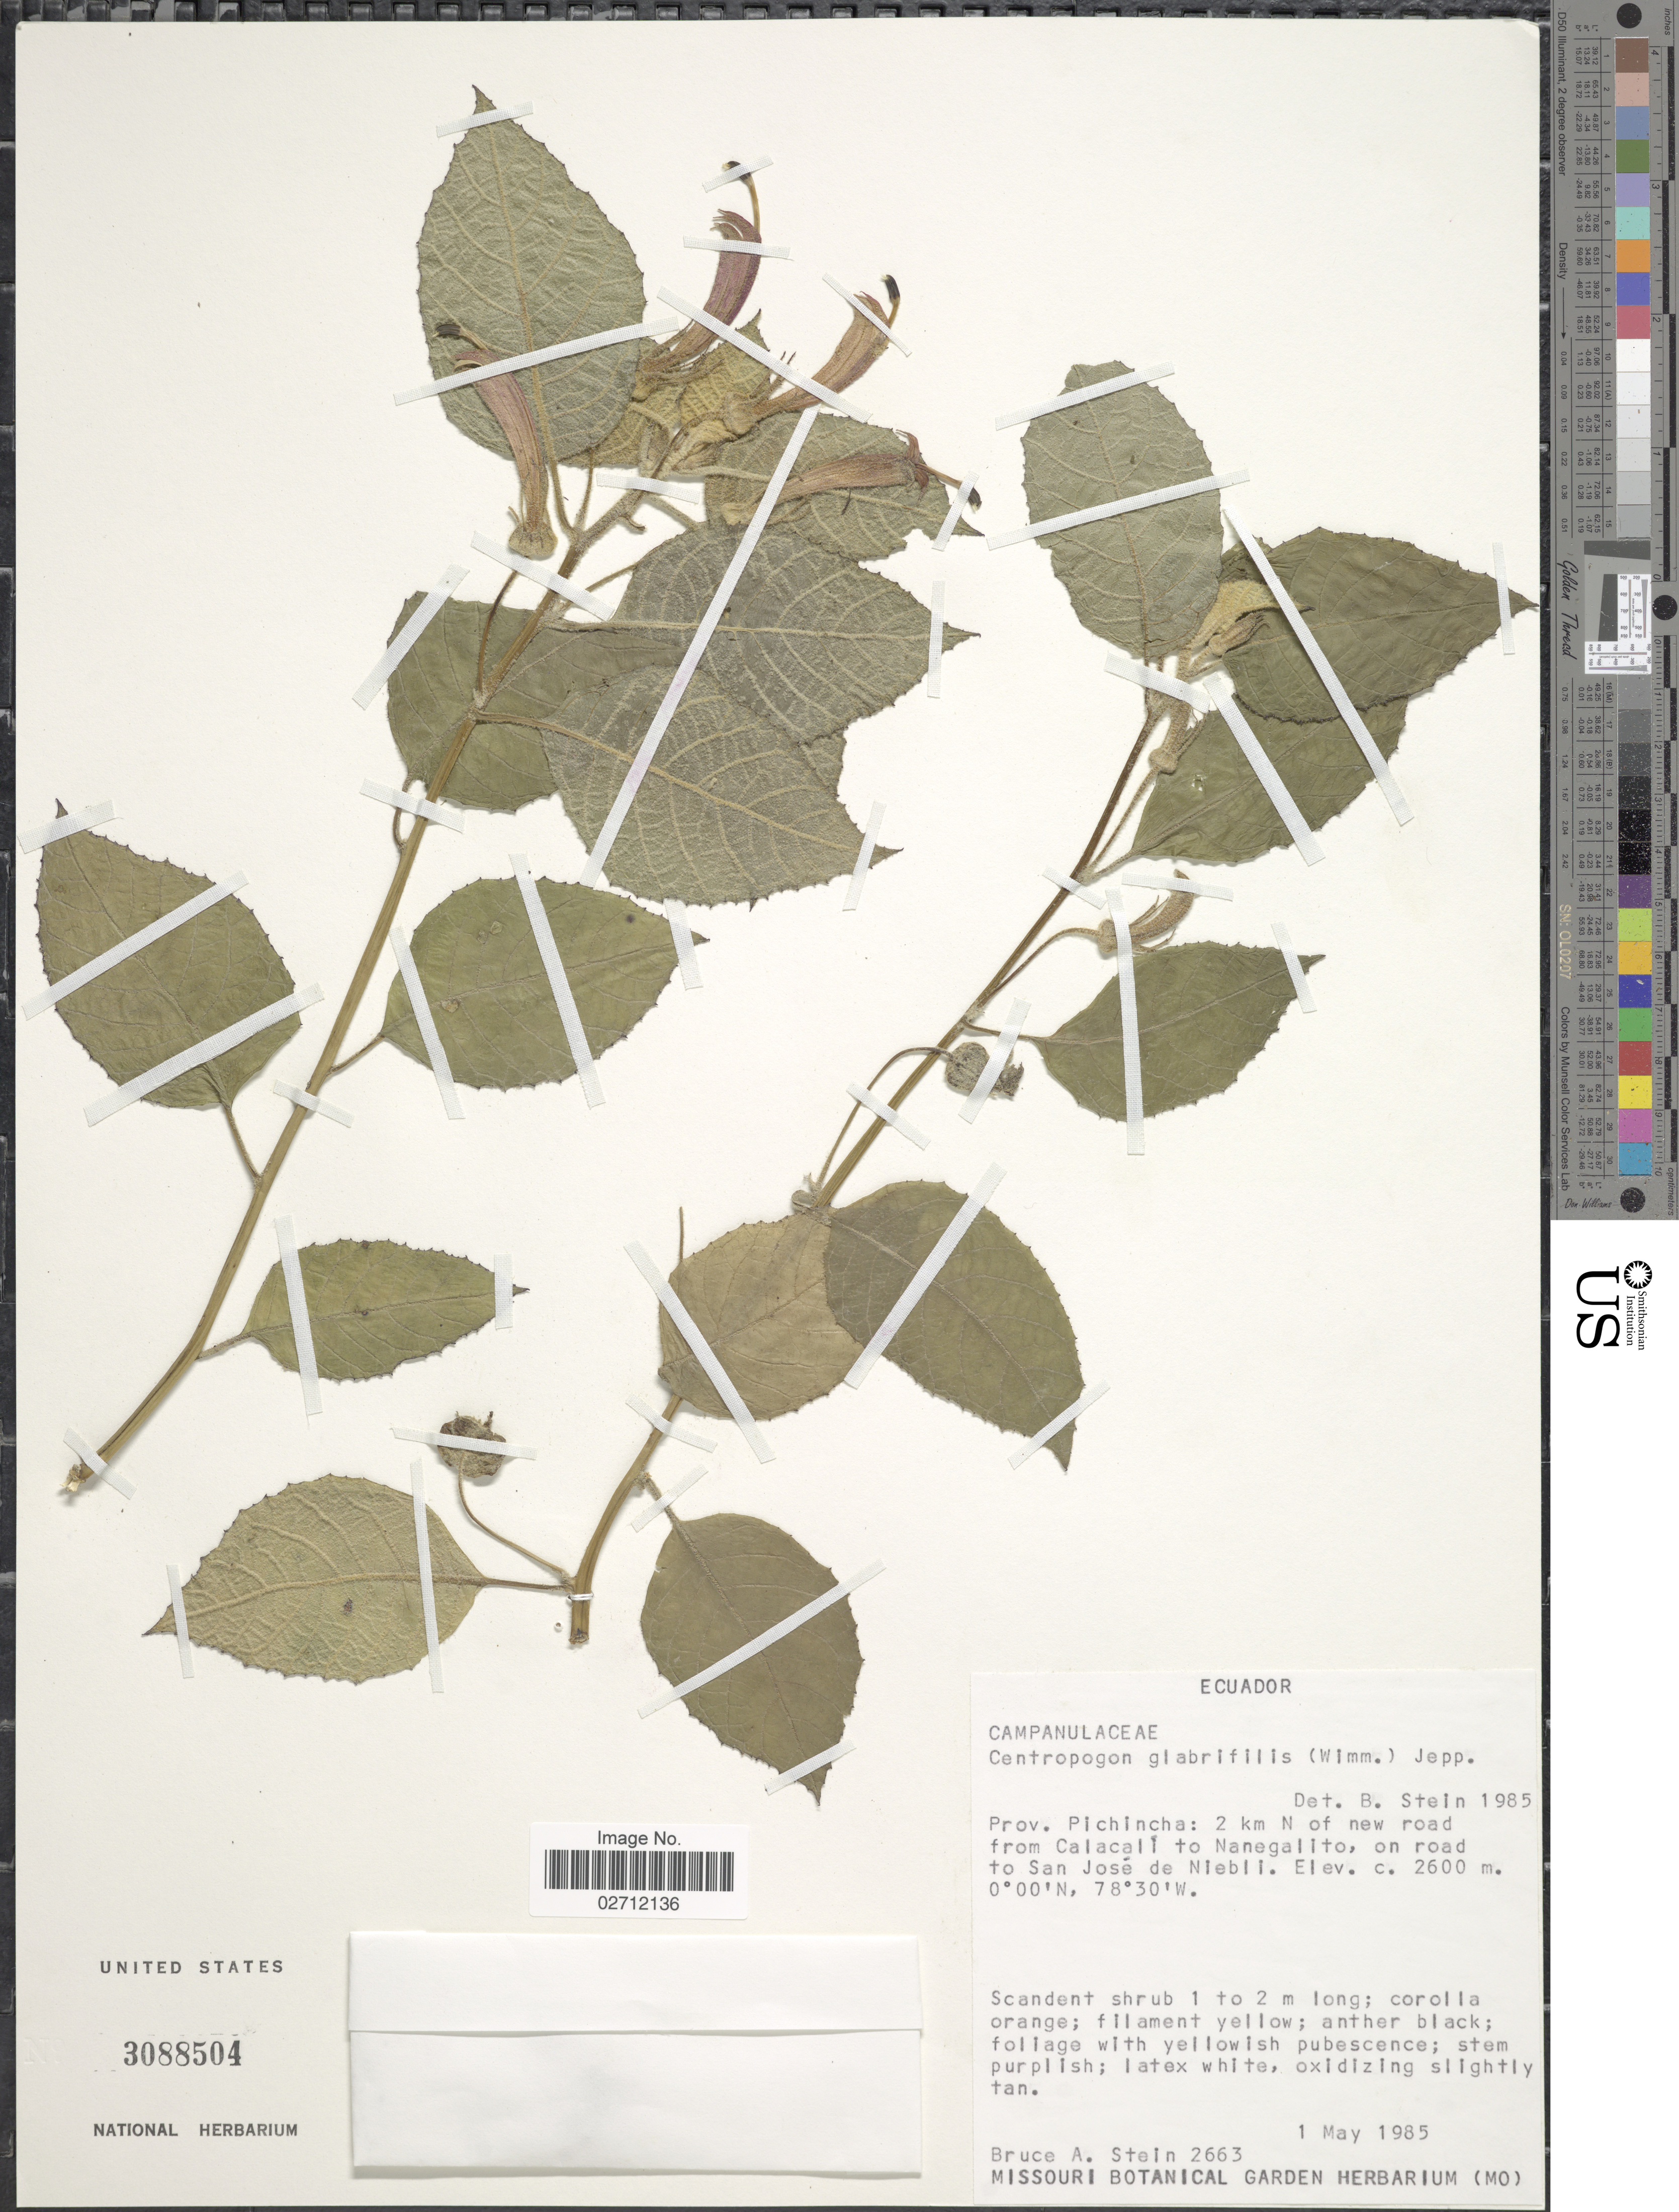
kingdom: Plantae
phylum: Tracheophyta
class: Magnoliopsida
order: Asterales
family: Campanulaceae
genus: Centropogon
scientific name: Centropogon glabrifilis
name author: (E. Wimm.) Jeppesen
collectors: B. A. Stein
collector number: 2663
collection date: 1985-05-01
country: Ecuador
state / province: Pichincha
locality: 2 km N of new road from Calacalí to Nanegalito, on road to San Jose de Niebli.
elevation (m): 2600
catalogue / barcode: US 3088504